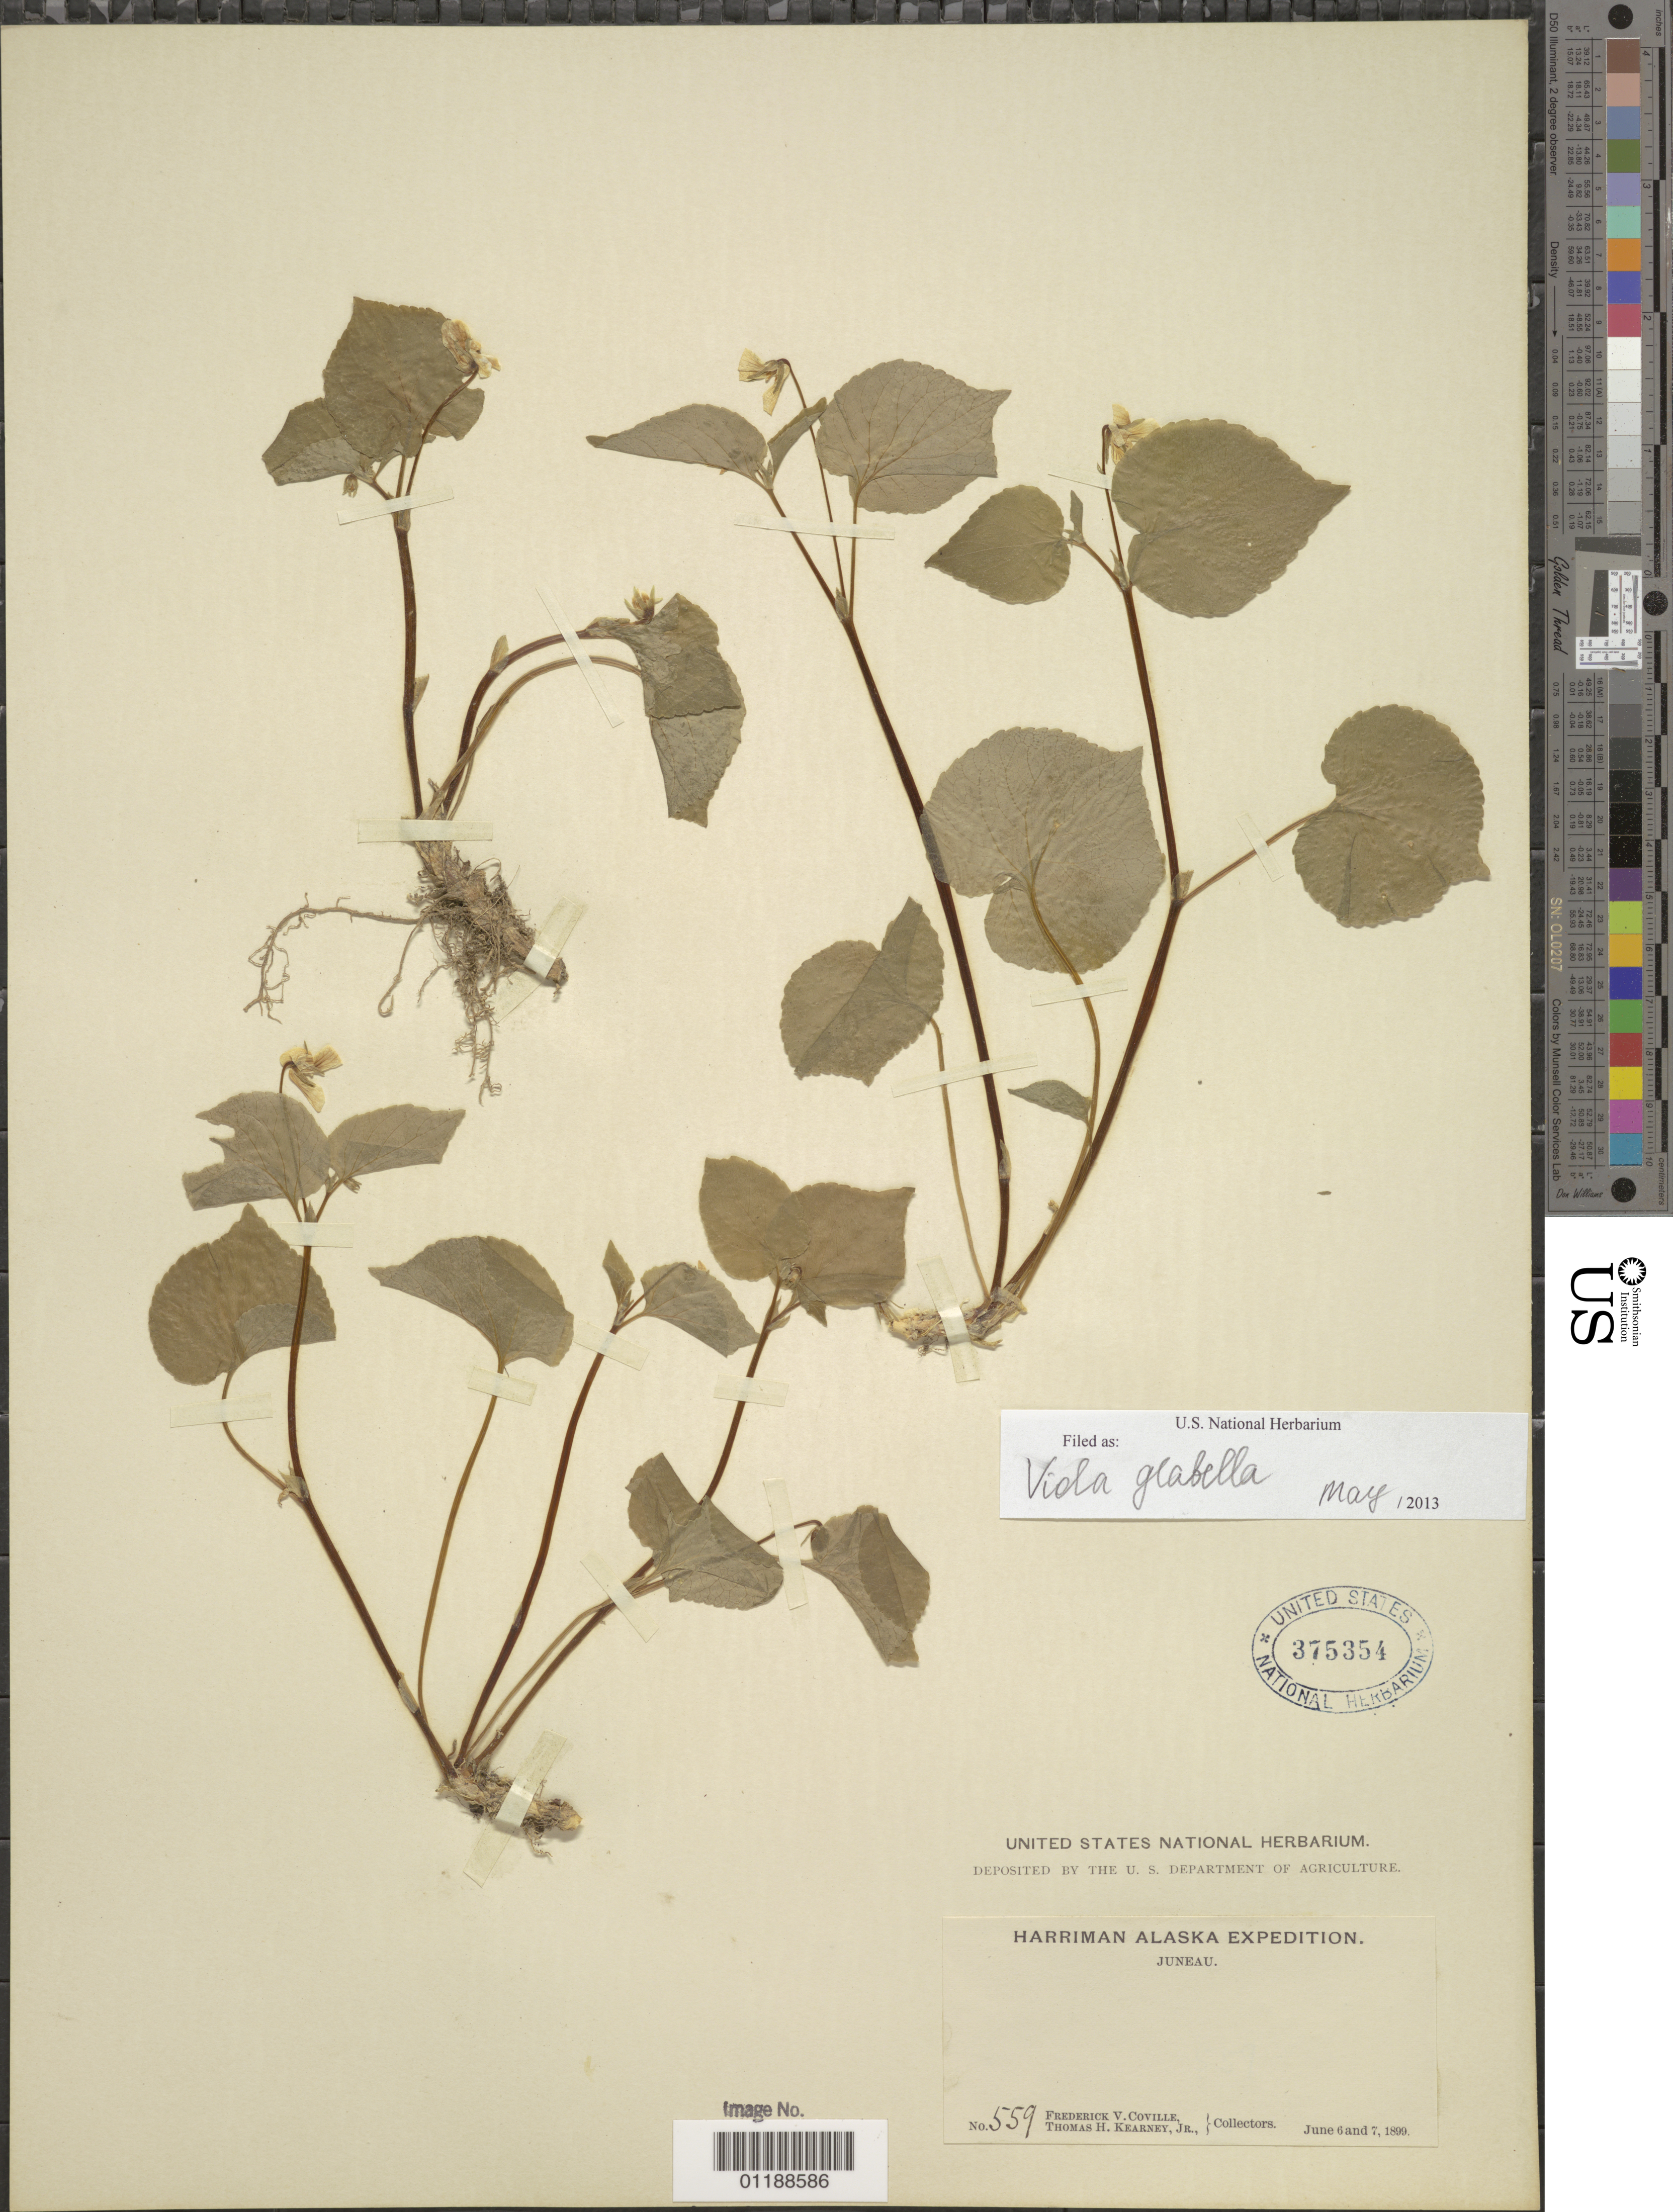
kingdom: Plantae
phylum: Tracheophyta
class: Magnoliopsida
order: Malpighiales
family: Violaceae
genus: Viola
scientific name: Viola glabella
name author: Nutt.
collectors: F. V. Coville & C. Kearney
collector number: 559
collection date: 1899-06-06,1899-06-07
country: United States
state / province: Alaska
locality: Juneau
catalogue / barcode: US 375354